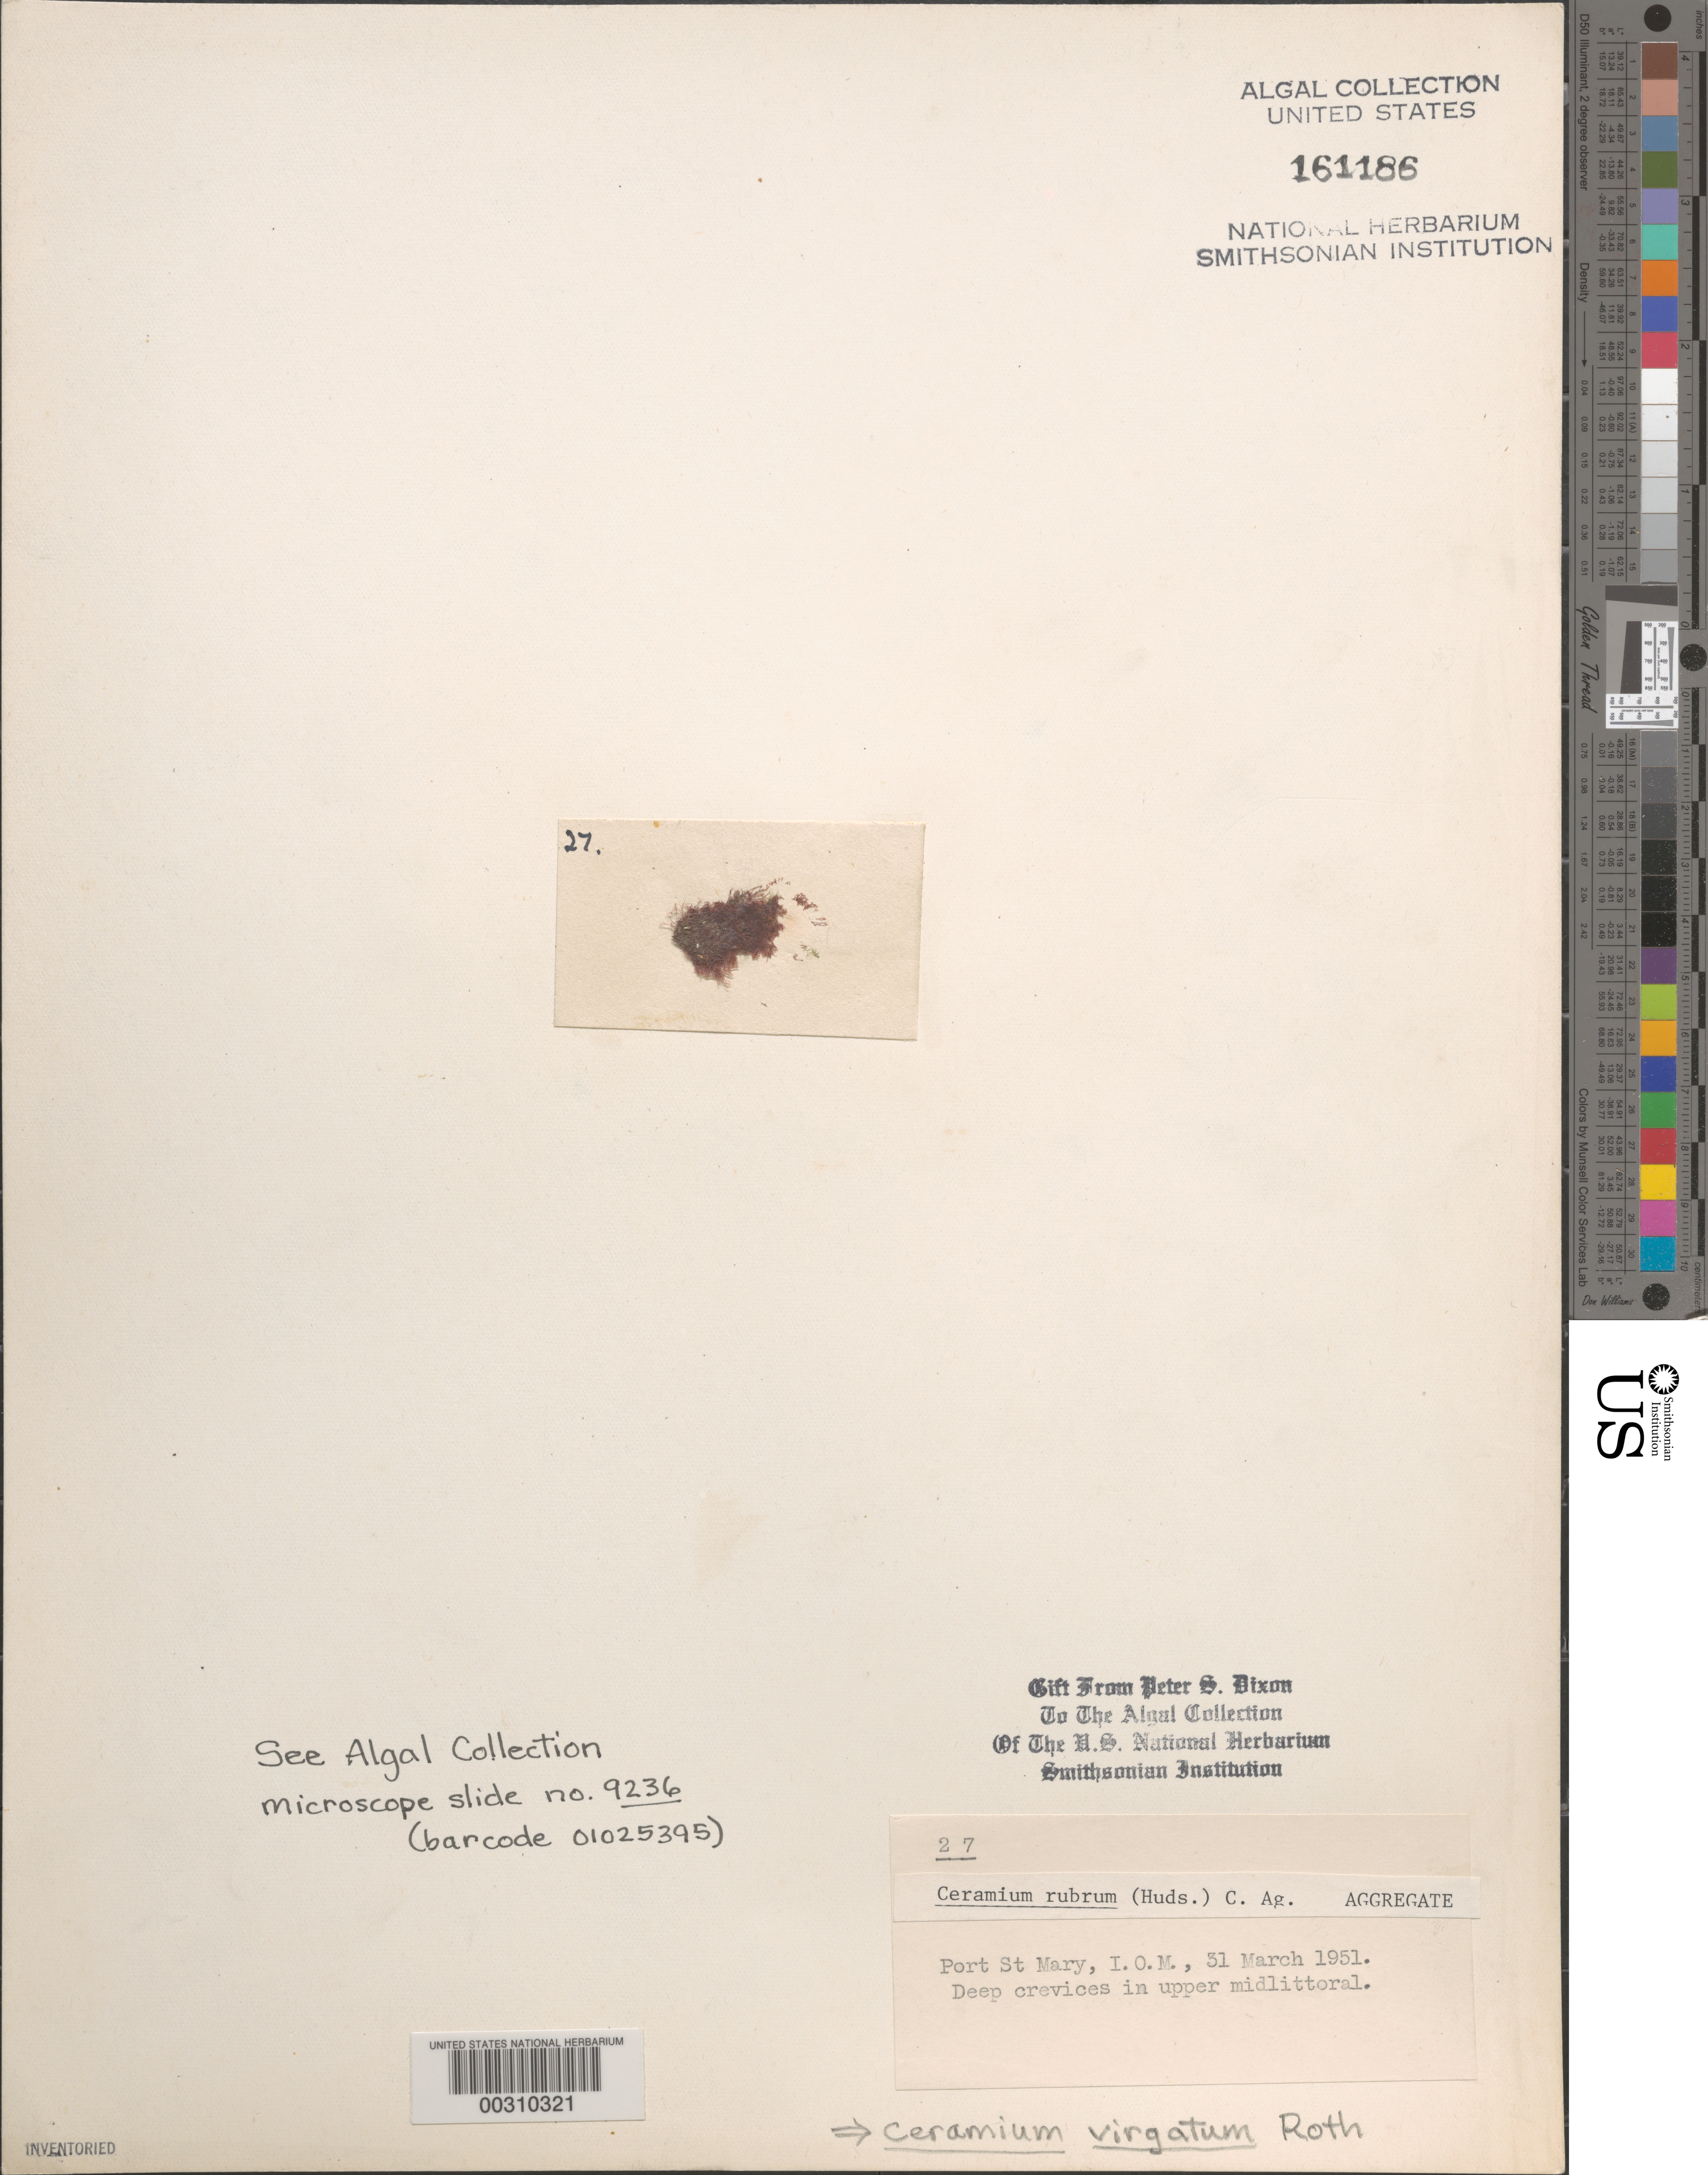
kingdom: Plantae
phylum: Rhodophyta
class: Florideophyceae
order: Ceramiales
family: Ceramiaceae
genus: Ceramium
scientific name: Ceramium virgatum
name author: Roth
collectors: P. S. Dixon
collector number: PSD 27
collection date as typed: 31 Mar 1951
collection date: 1951-03-31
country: United Kingdom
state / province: England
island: Isle of Man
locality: Port St. Mary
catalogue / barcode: US 161186